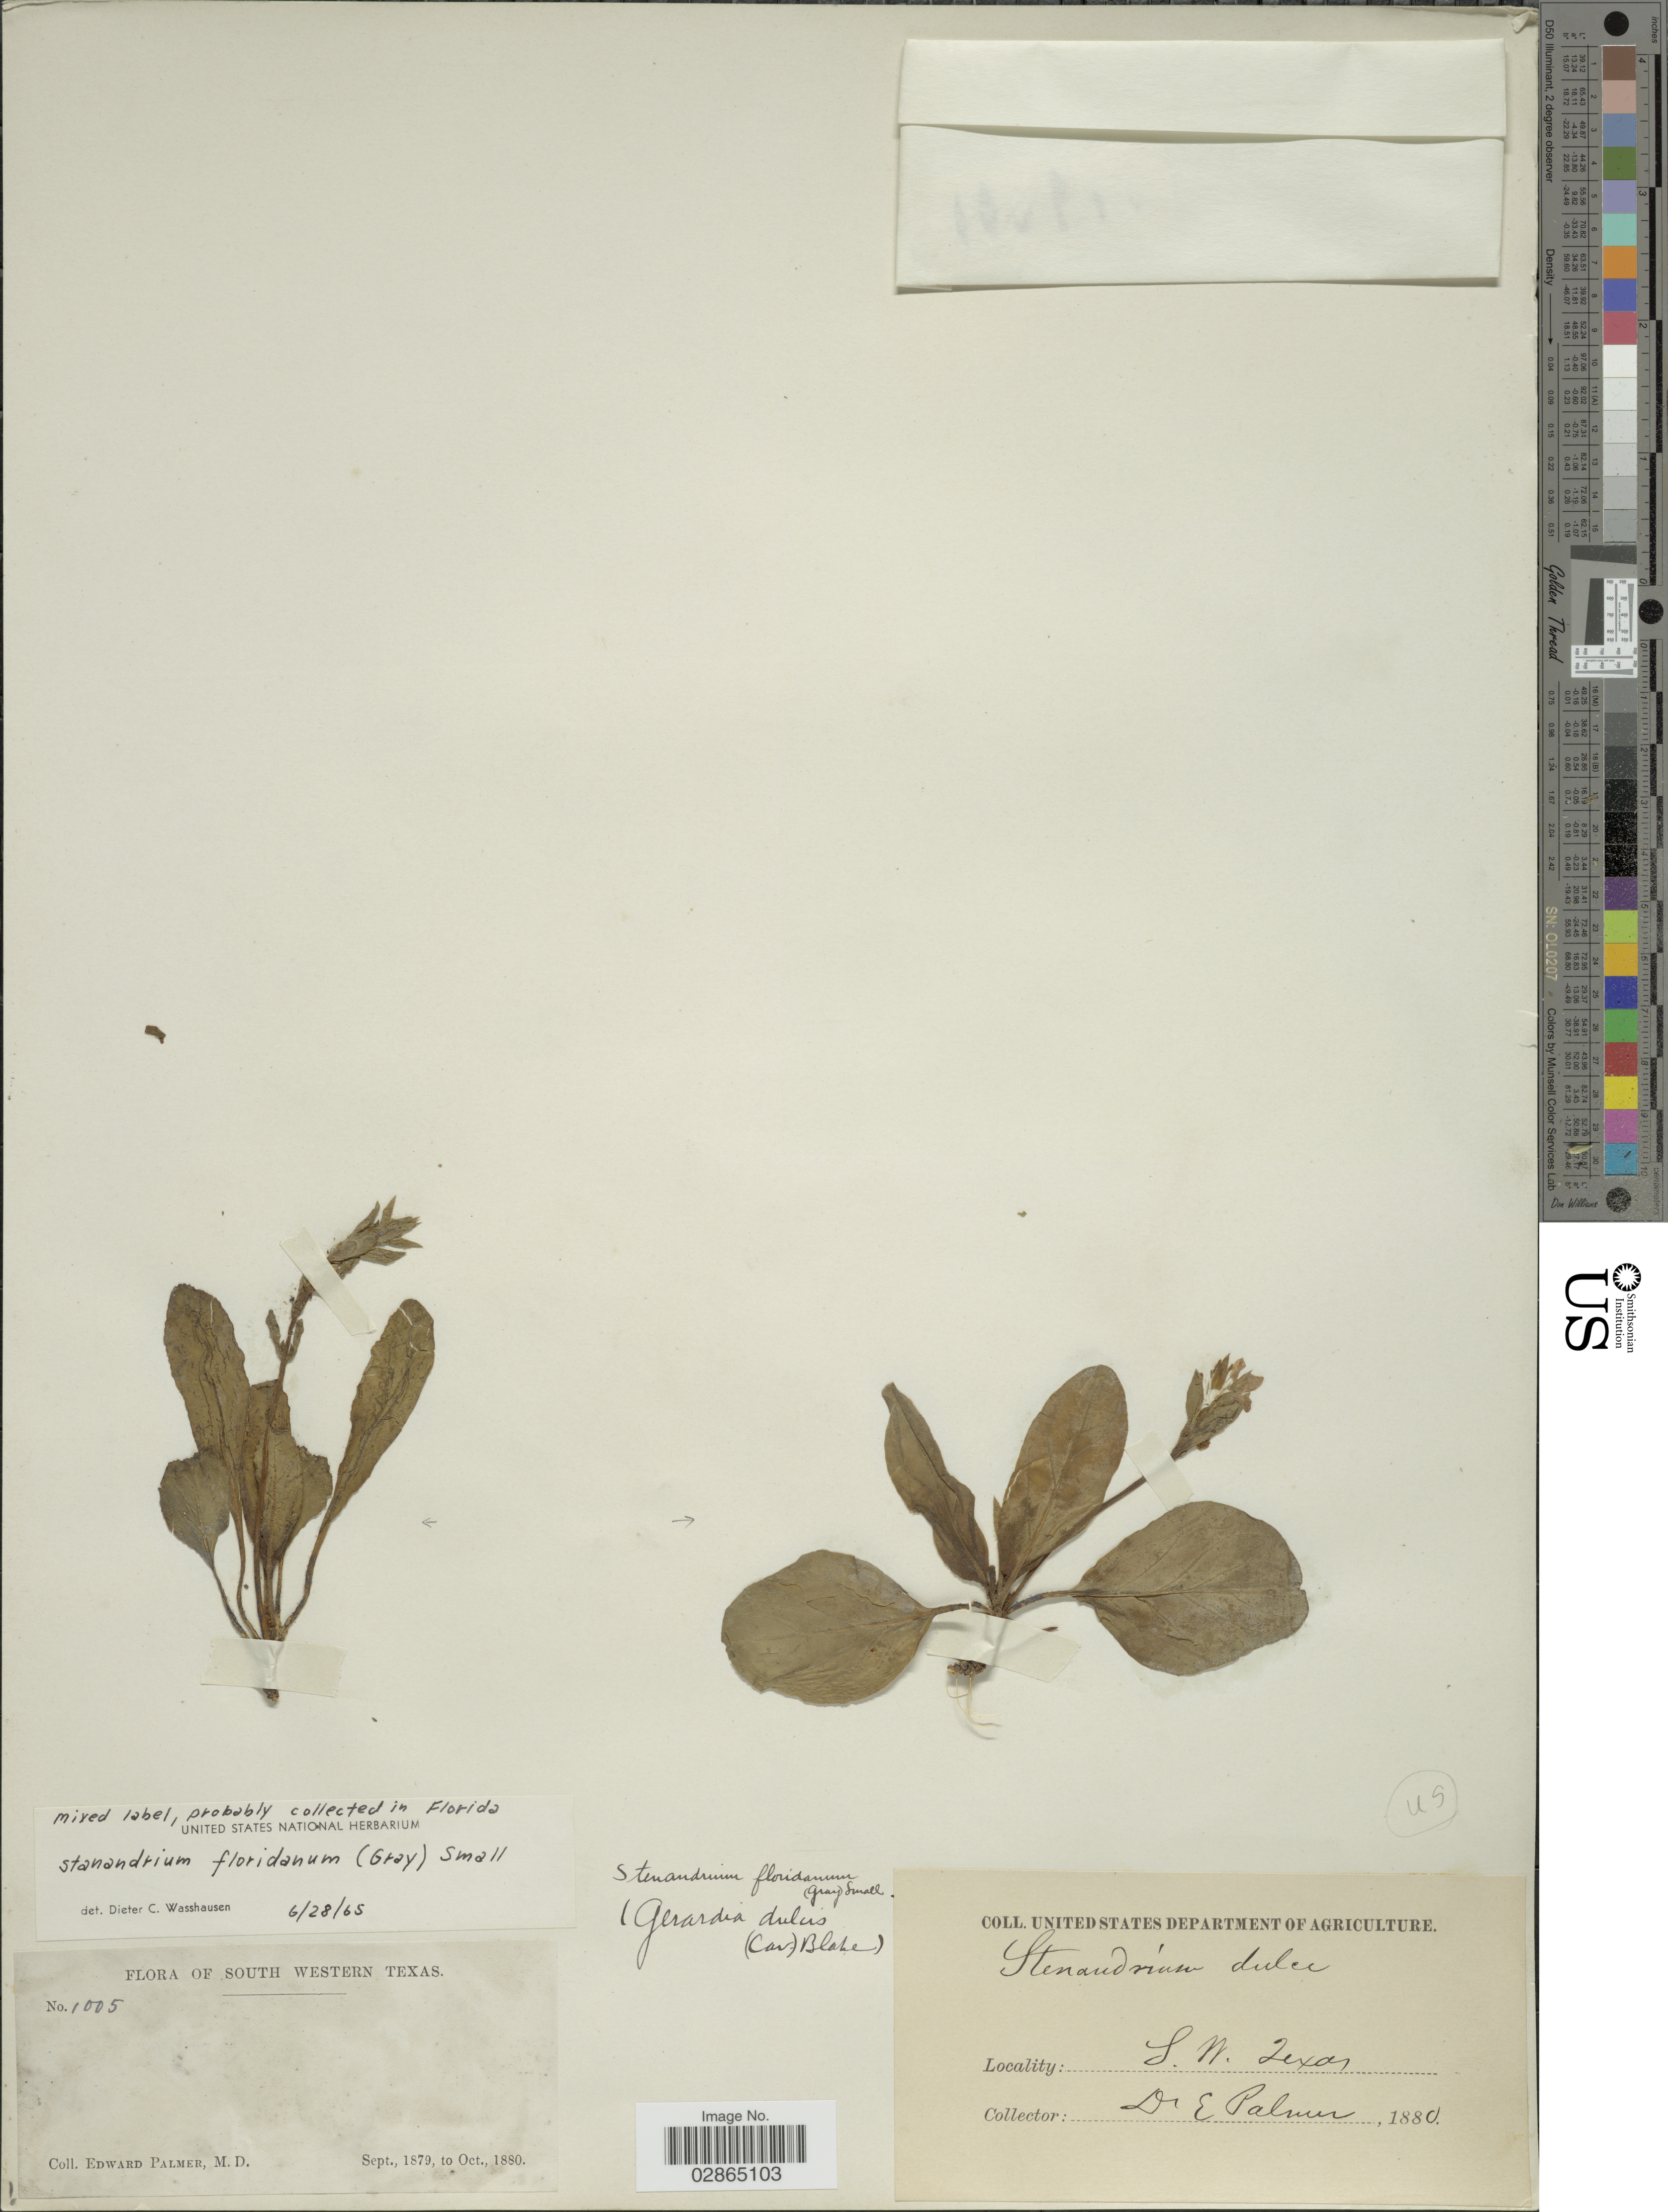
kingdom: Plantae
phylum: Tracheophyta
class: Magnoliopsida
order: Lamiales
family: Acanthaceae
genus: Stenandrium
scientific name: Stenandrium floridanum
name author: (A. Gray) Small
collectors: E. Palmer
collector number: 1005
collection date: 1879-09/1880-10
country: United States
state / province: Texas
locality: South Western Texas.